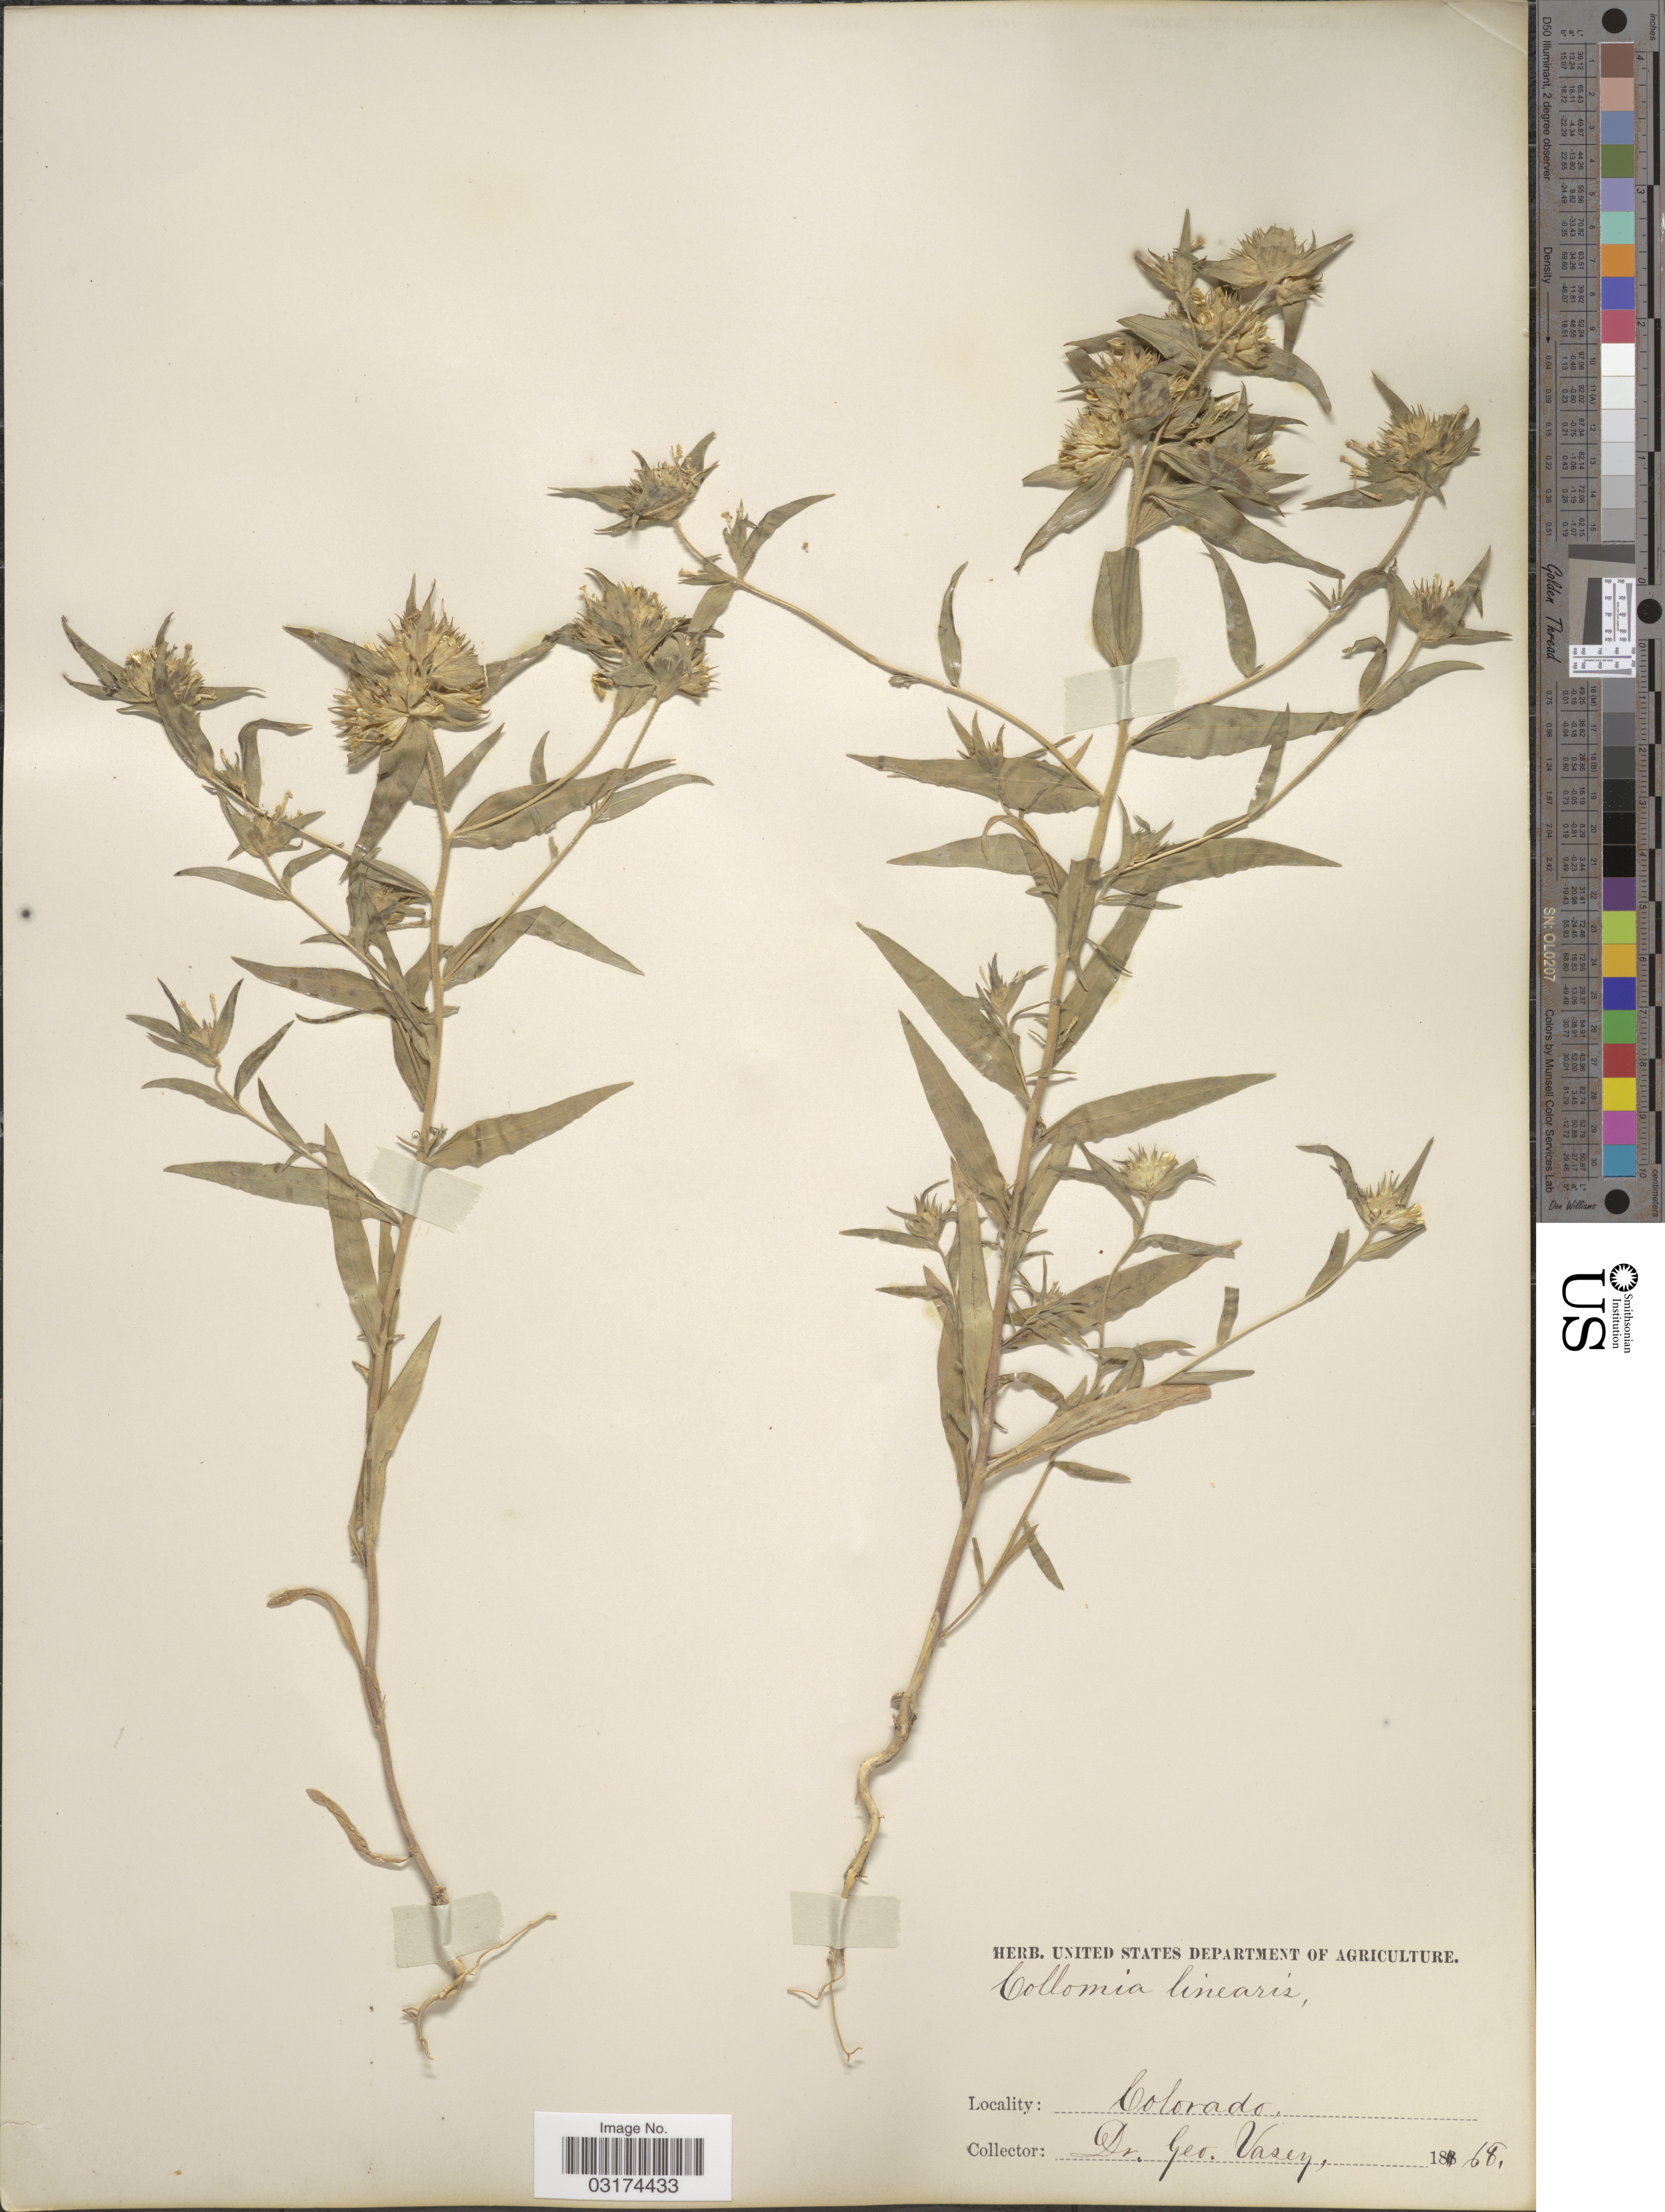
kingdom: Plantae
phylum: Tracheophyta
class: Magnoliopsida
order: Ericales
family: Polemoniaceae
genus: Collomia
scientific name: Collomia linearis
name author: Nutt.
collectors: G. Vasey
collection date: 1868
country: United States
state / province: Colorado